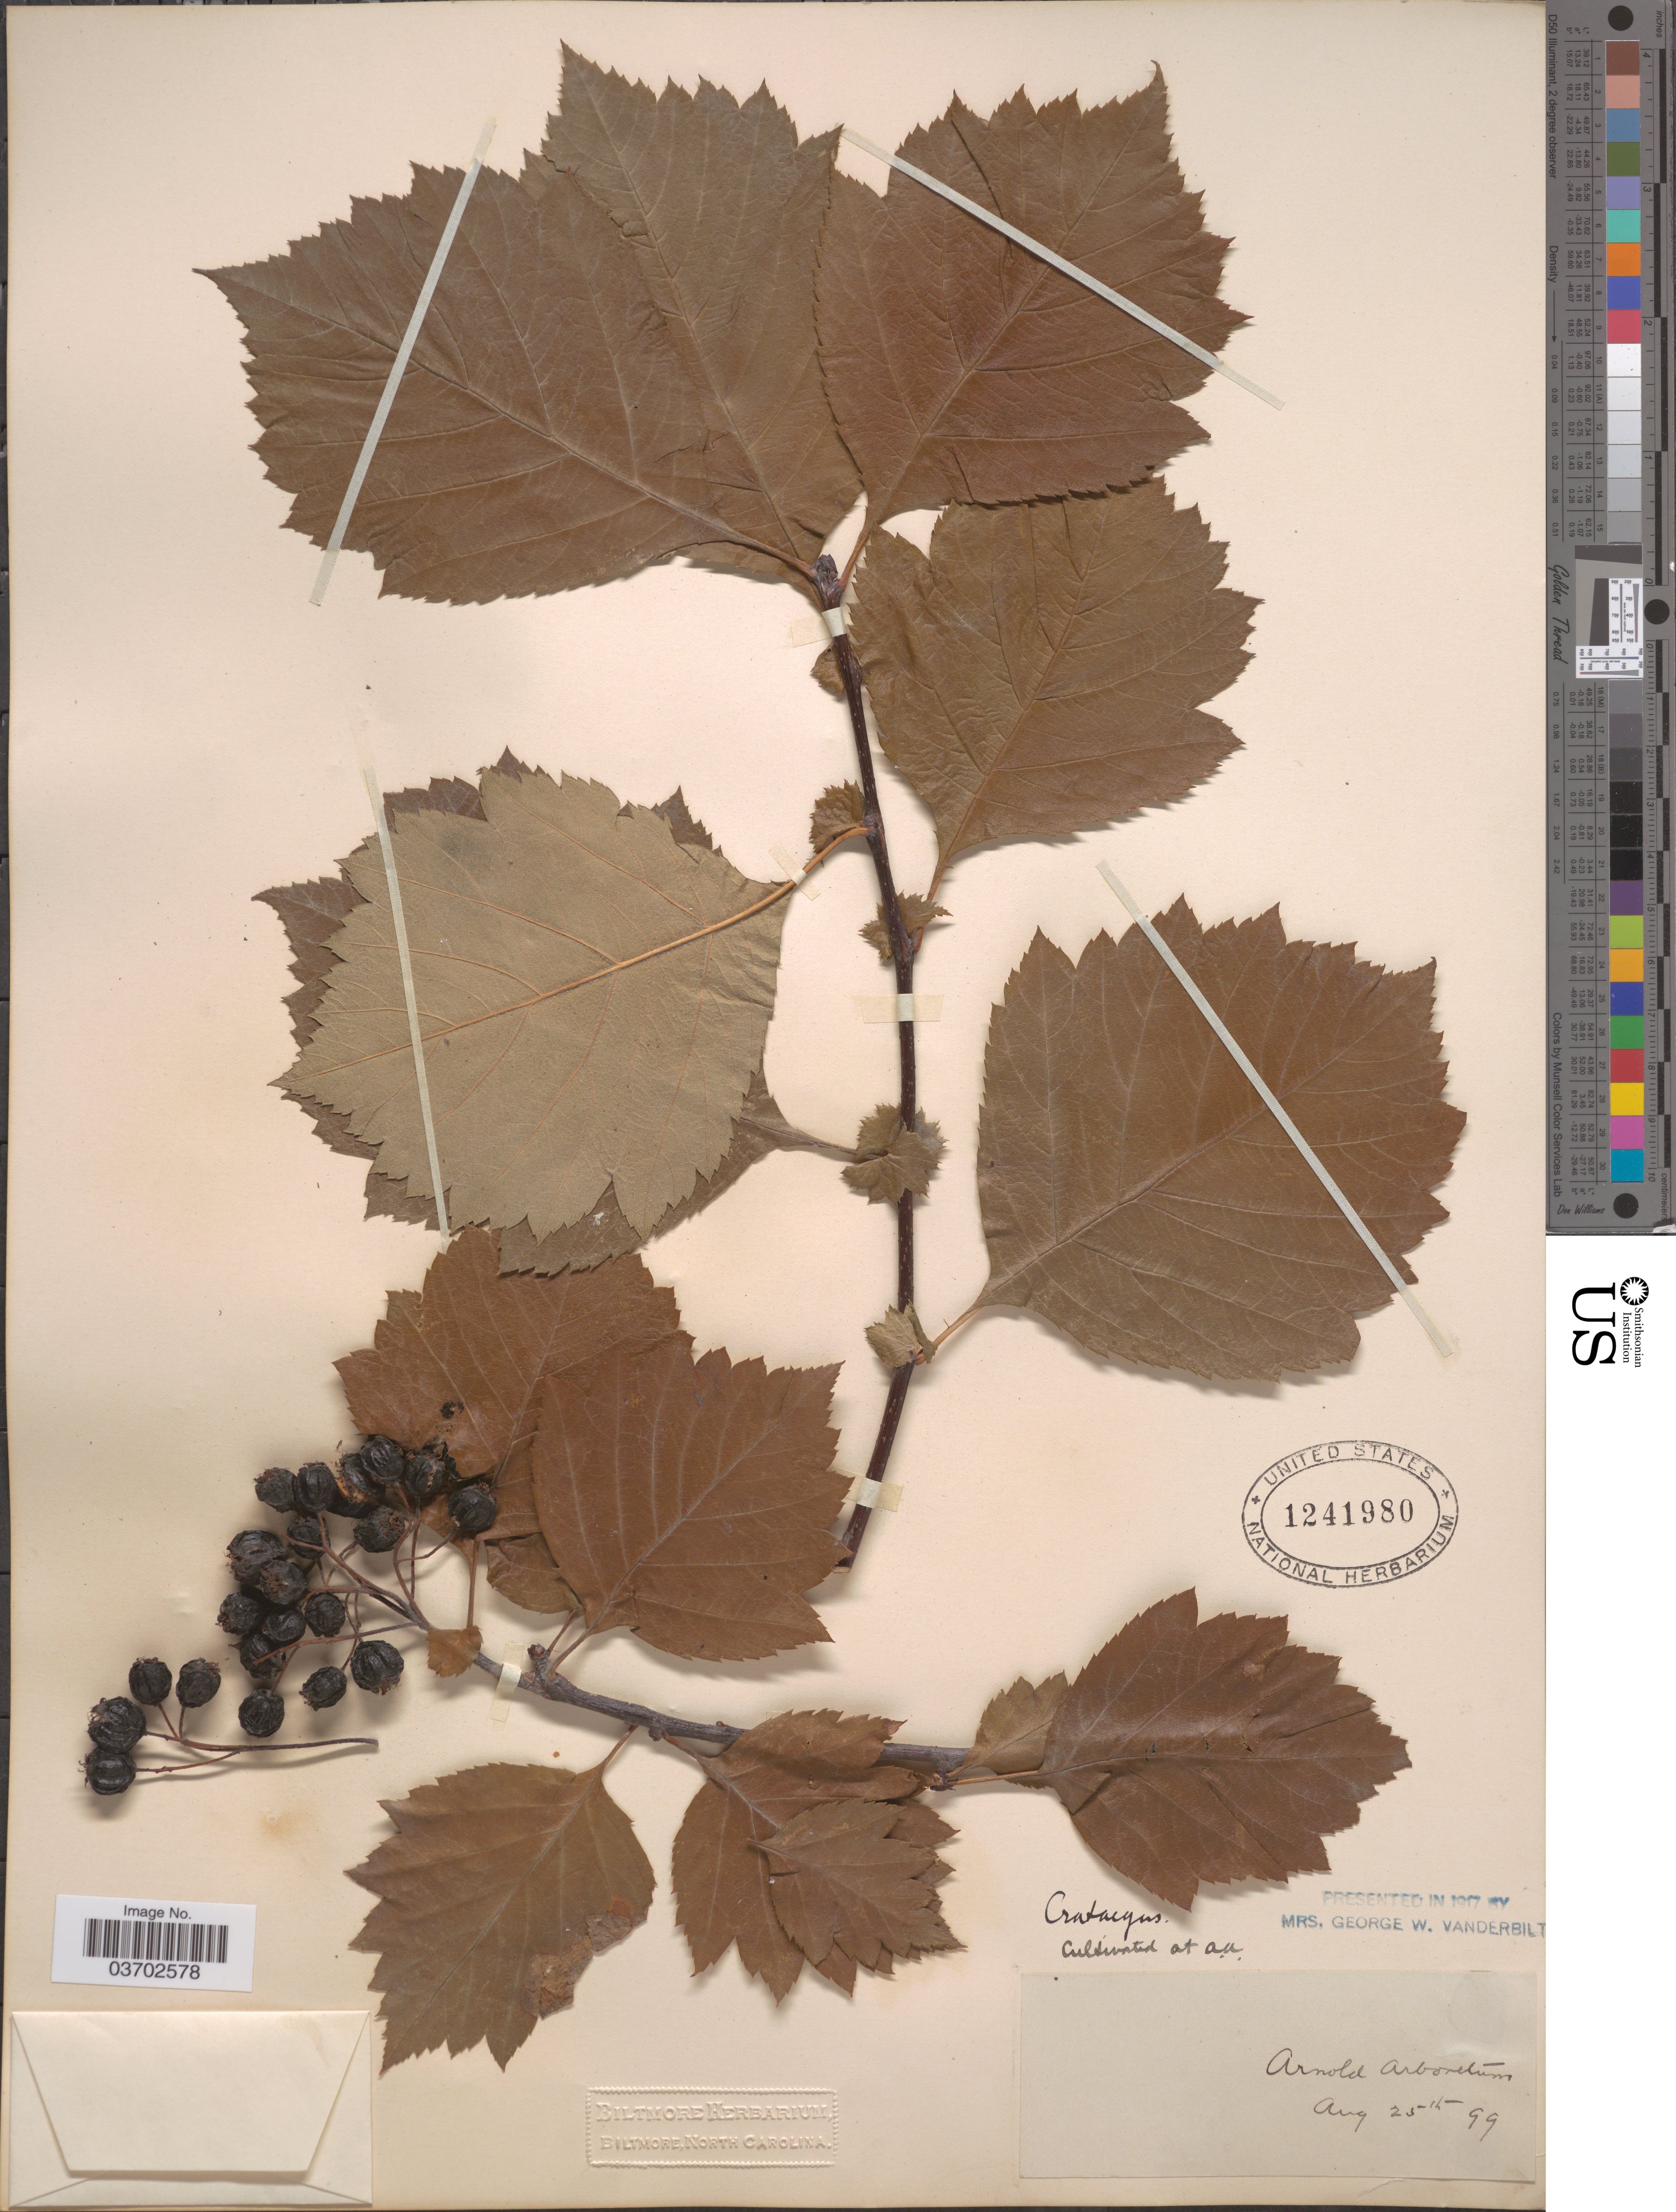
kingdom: Plantae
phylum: Tracheophyta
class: Magnoliopsida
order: Rosales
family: Rosaceae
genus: Crataegus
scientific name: Crataegus sp.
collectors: ex herb. Biltmore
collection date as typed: Transcribed d/m/y: 25/8/99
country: United States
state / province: Massachusetts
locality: Arnold Arboretum. A.A.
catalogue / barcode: US 1241980